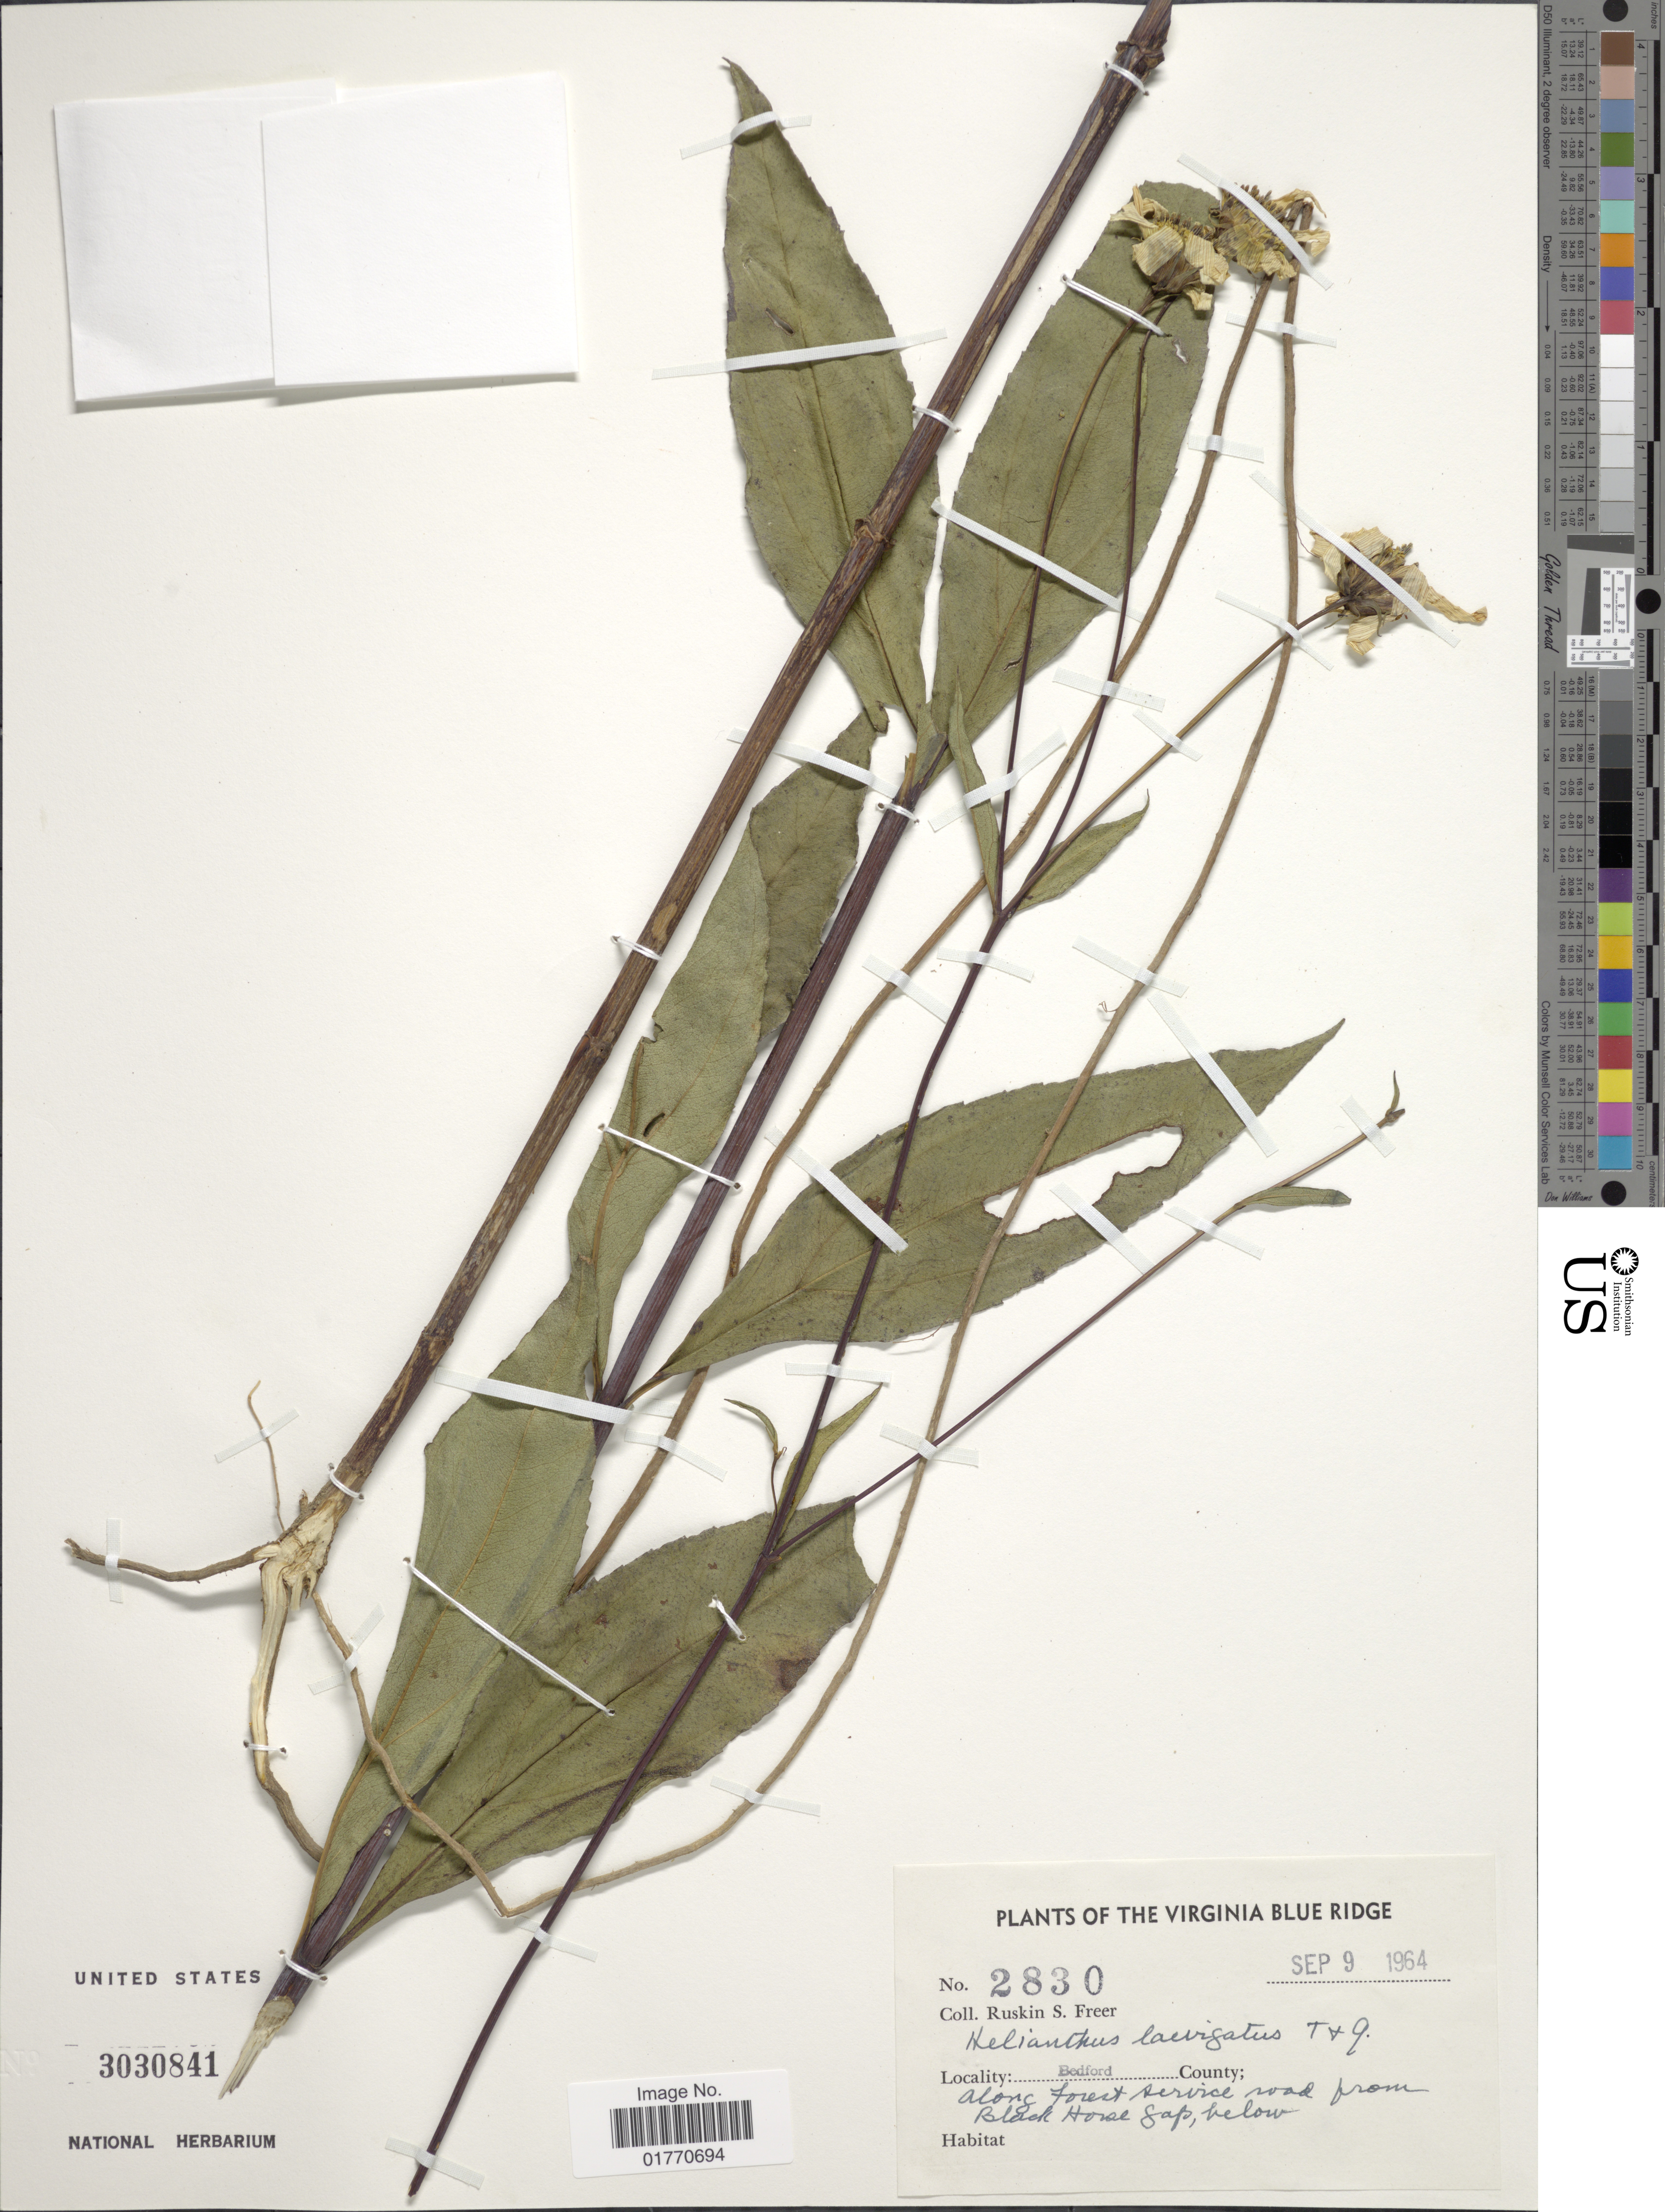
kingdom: Plantae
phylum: Tracheophyta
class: Magnoliopsida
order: Asterales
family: Asteraceae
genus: Helianthus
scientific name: Helianthus laevigatus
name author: Torr. & A. Gray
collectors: R. Freer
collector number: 2830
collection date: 1964-09-09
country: United States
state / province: Virginia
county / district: Bedford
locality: The Virginia Blue Ridge, Bedford County, along forest service road from Black House Gap, below.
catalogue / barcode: US 3030841